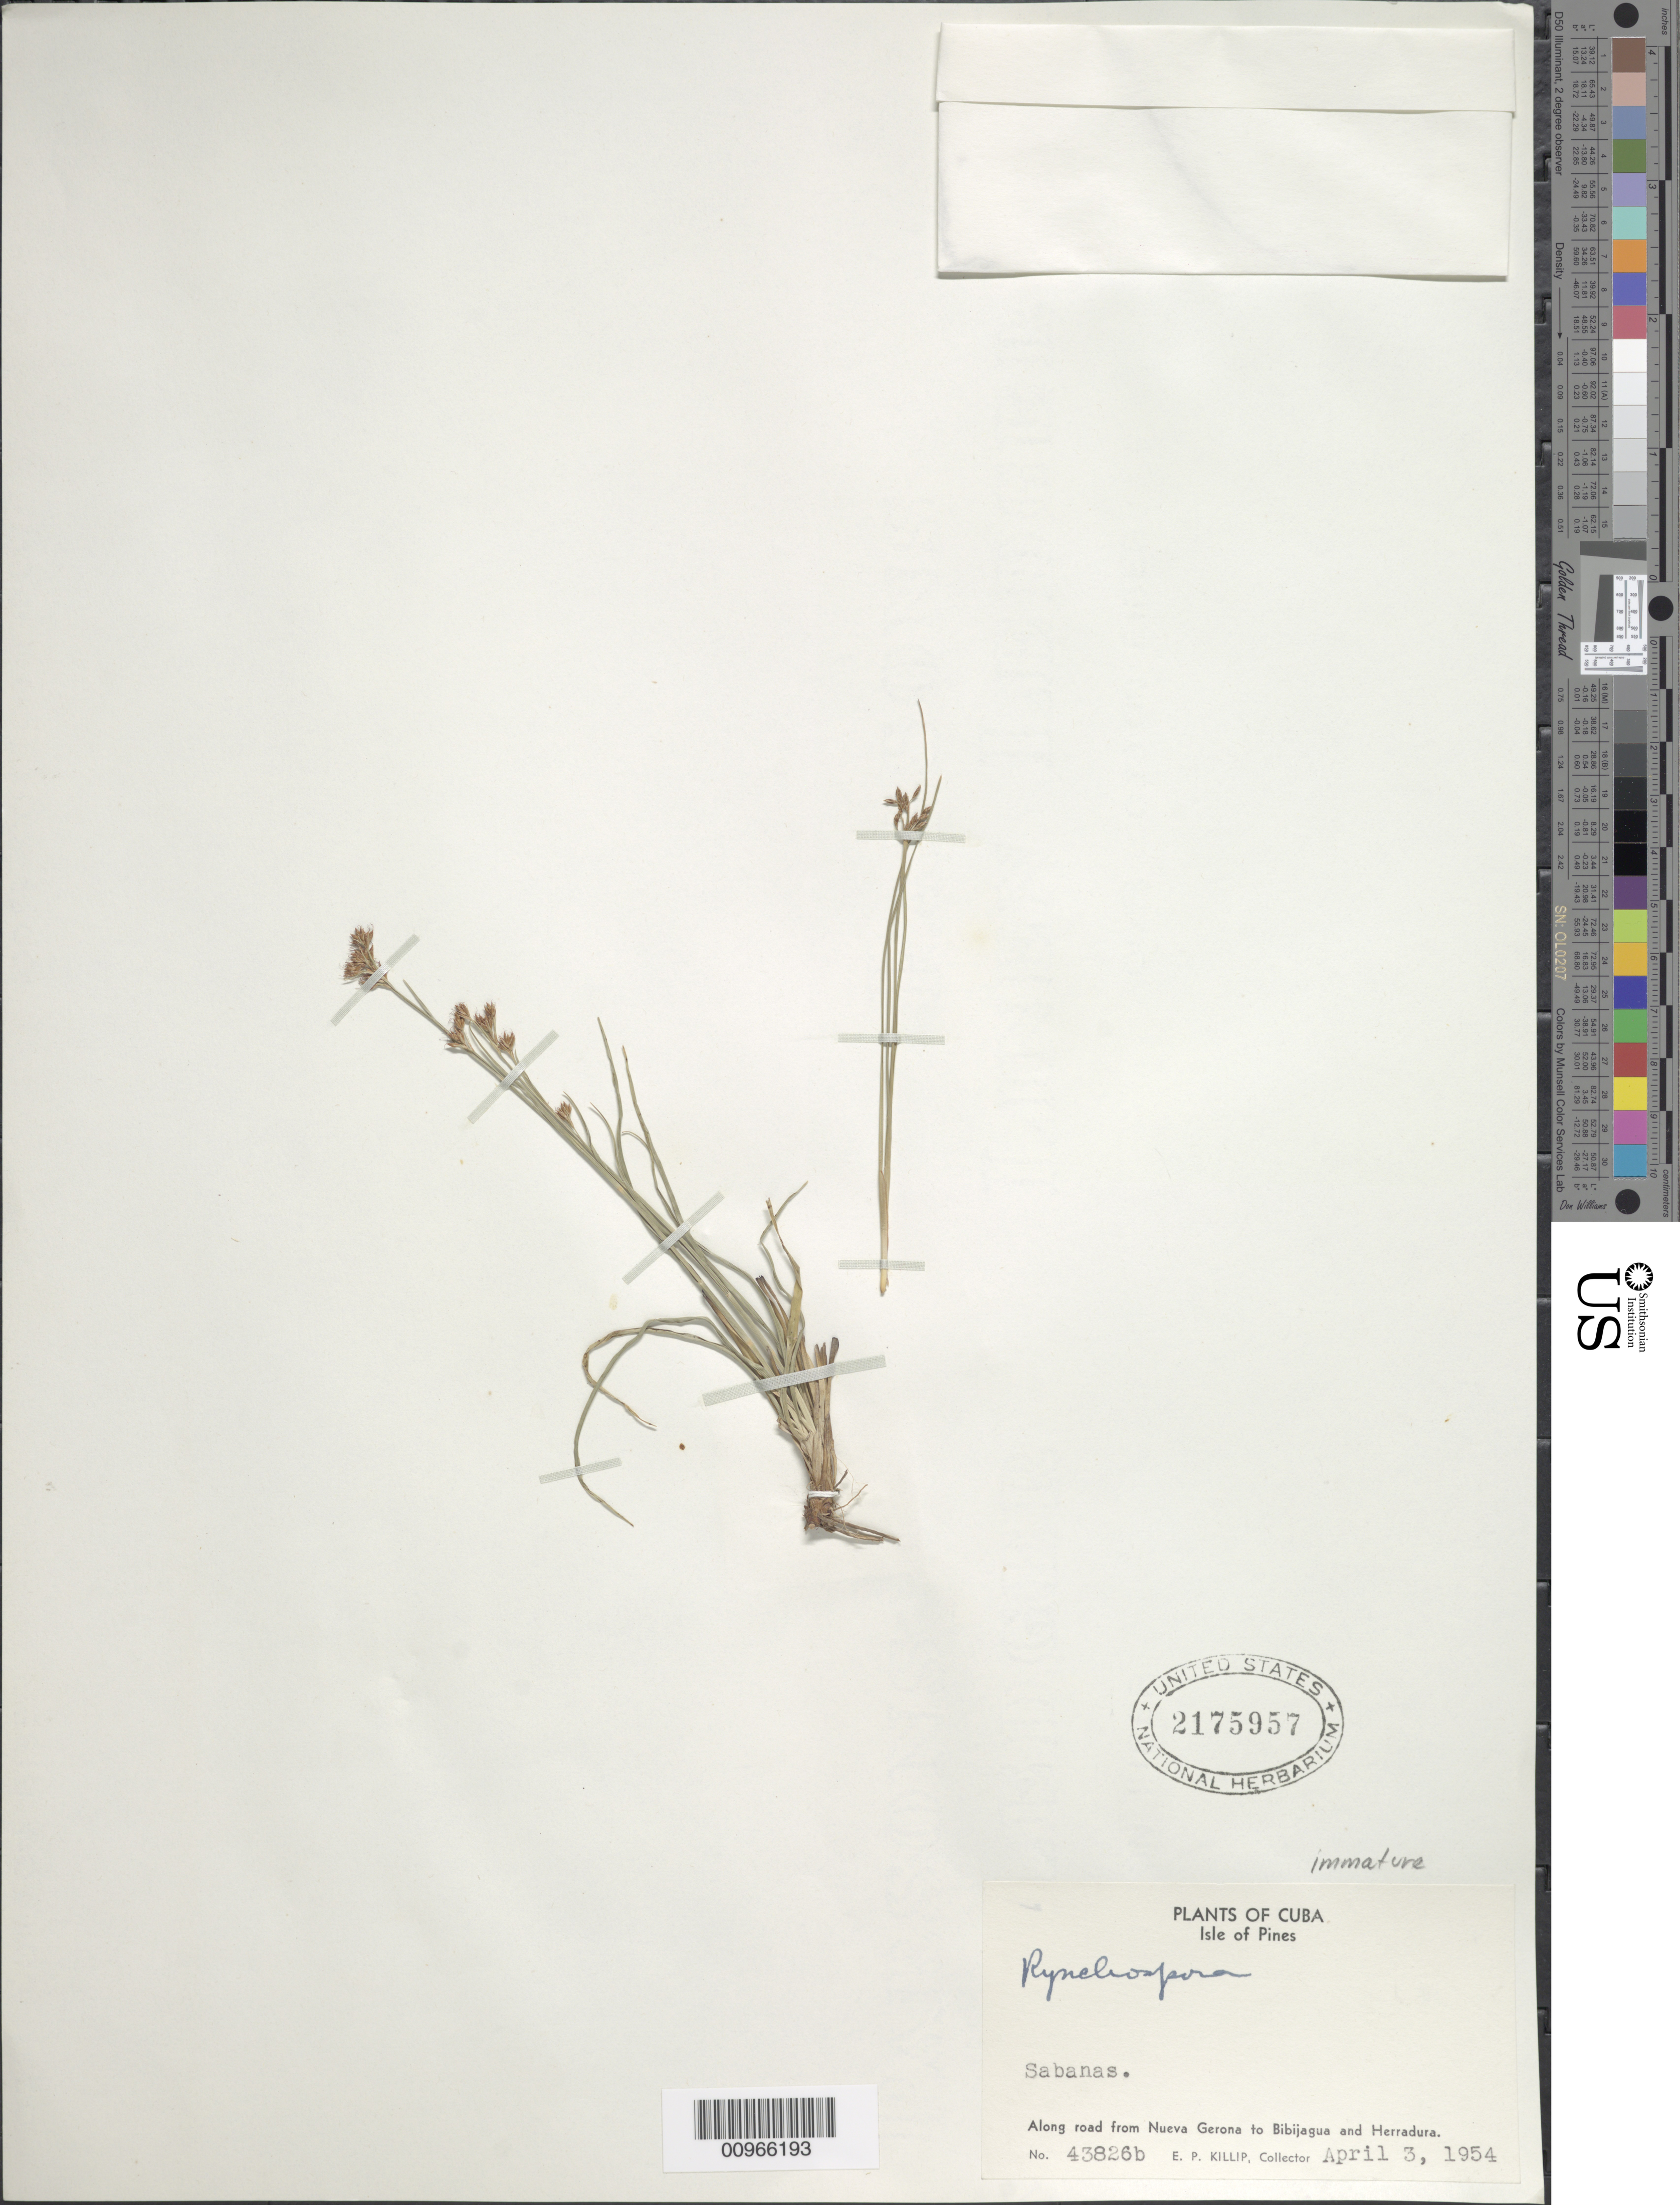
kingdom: Plantae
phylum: Tracheophyta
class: Liliopsida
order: Poales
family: Cyperaceae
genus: Rhynchospora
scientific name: Rhynchospora sp.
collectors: E. P. Killip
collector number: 43826B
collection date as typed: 03 Apr 1954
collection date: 1954-04-03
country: Cuba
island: Isla de la Juventud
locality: Isle of Pines, Along road from Nueva Gerona to Bibiagua and Herradura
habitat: Sabanas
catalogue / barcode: US 2175957